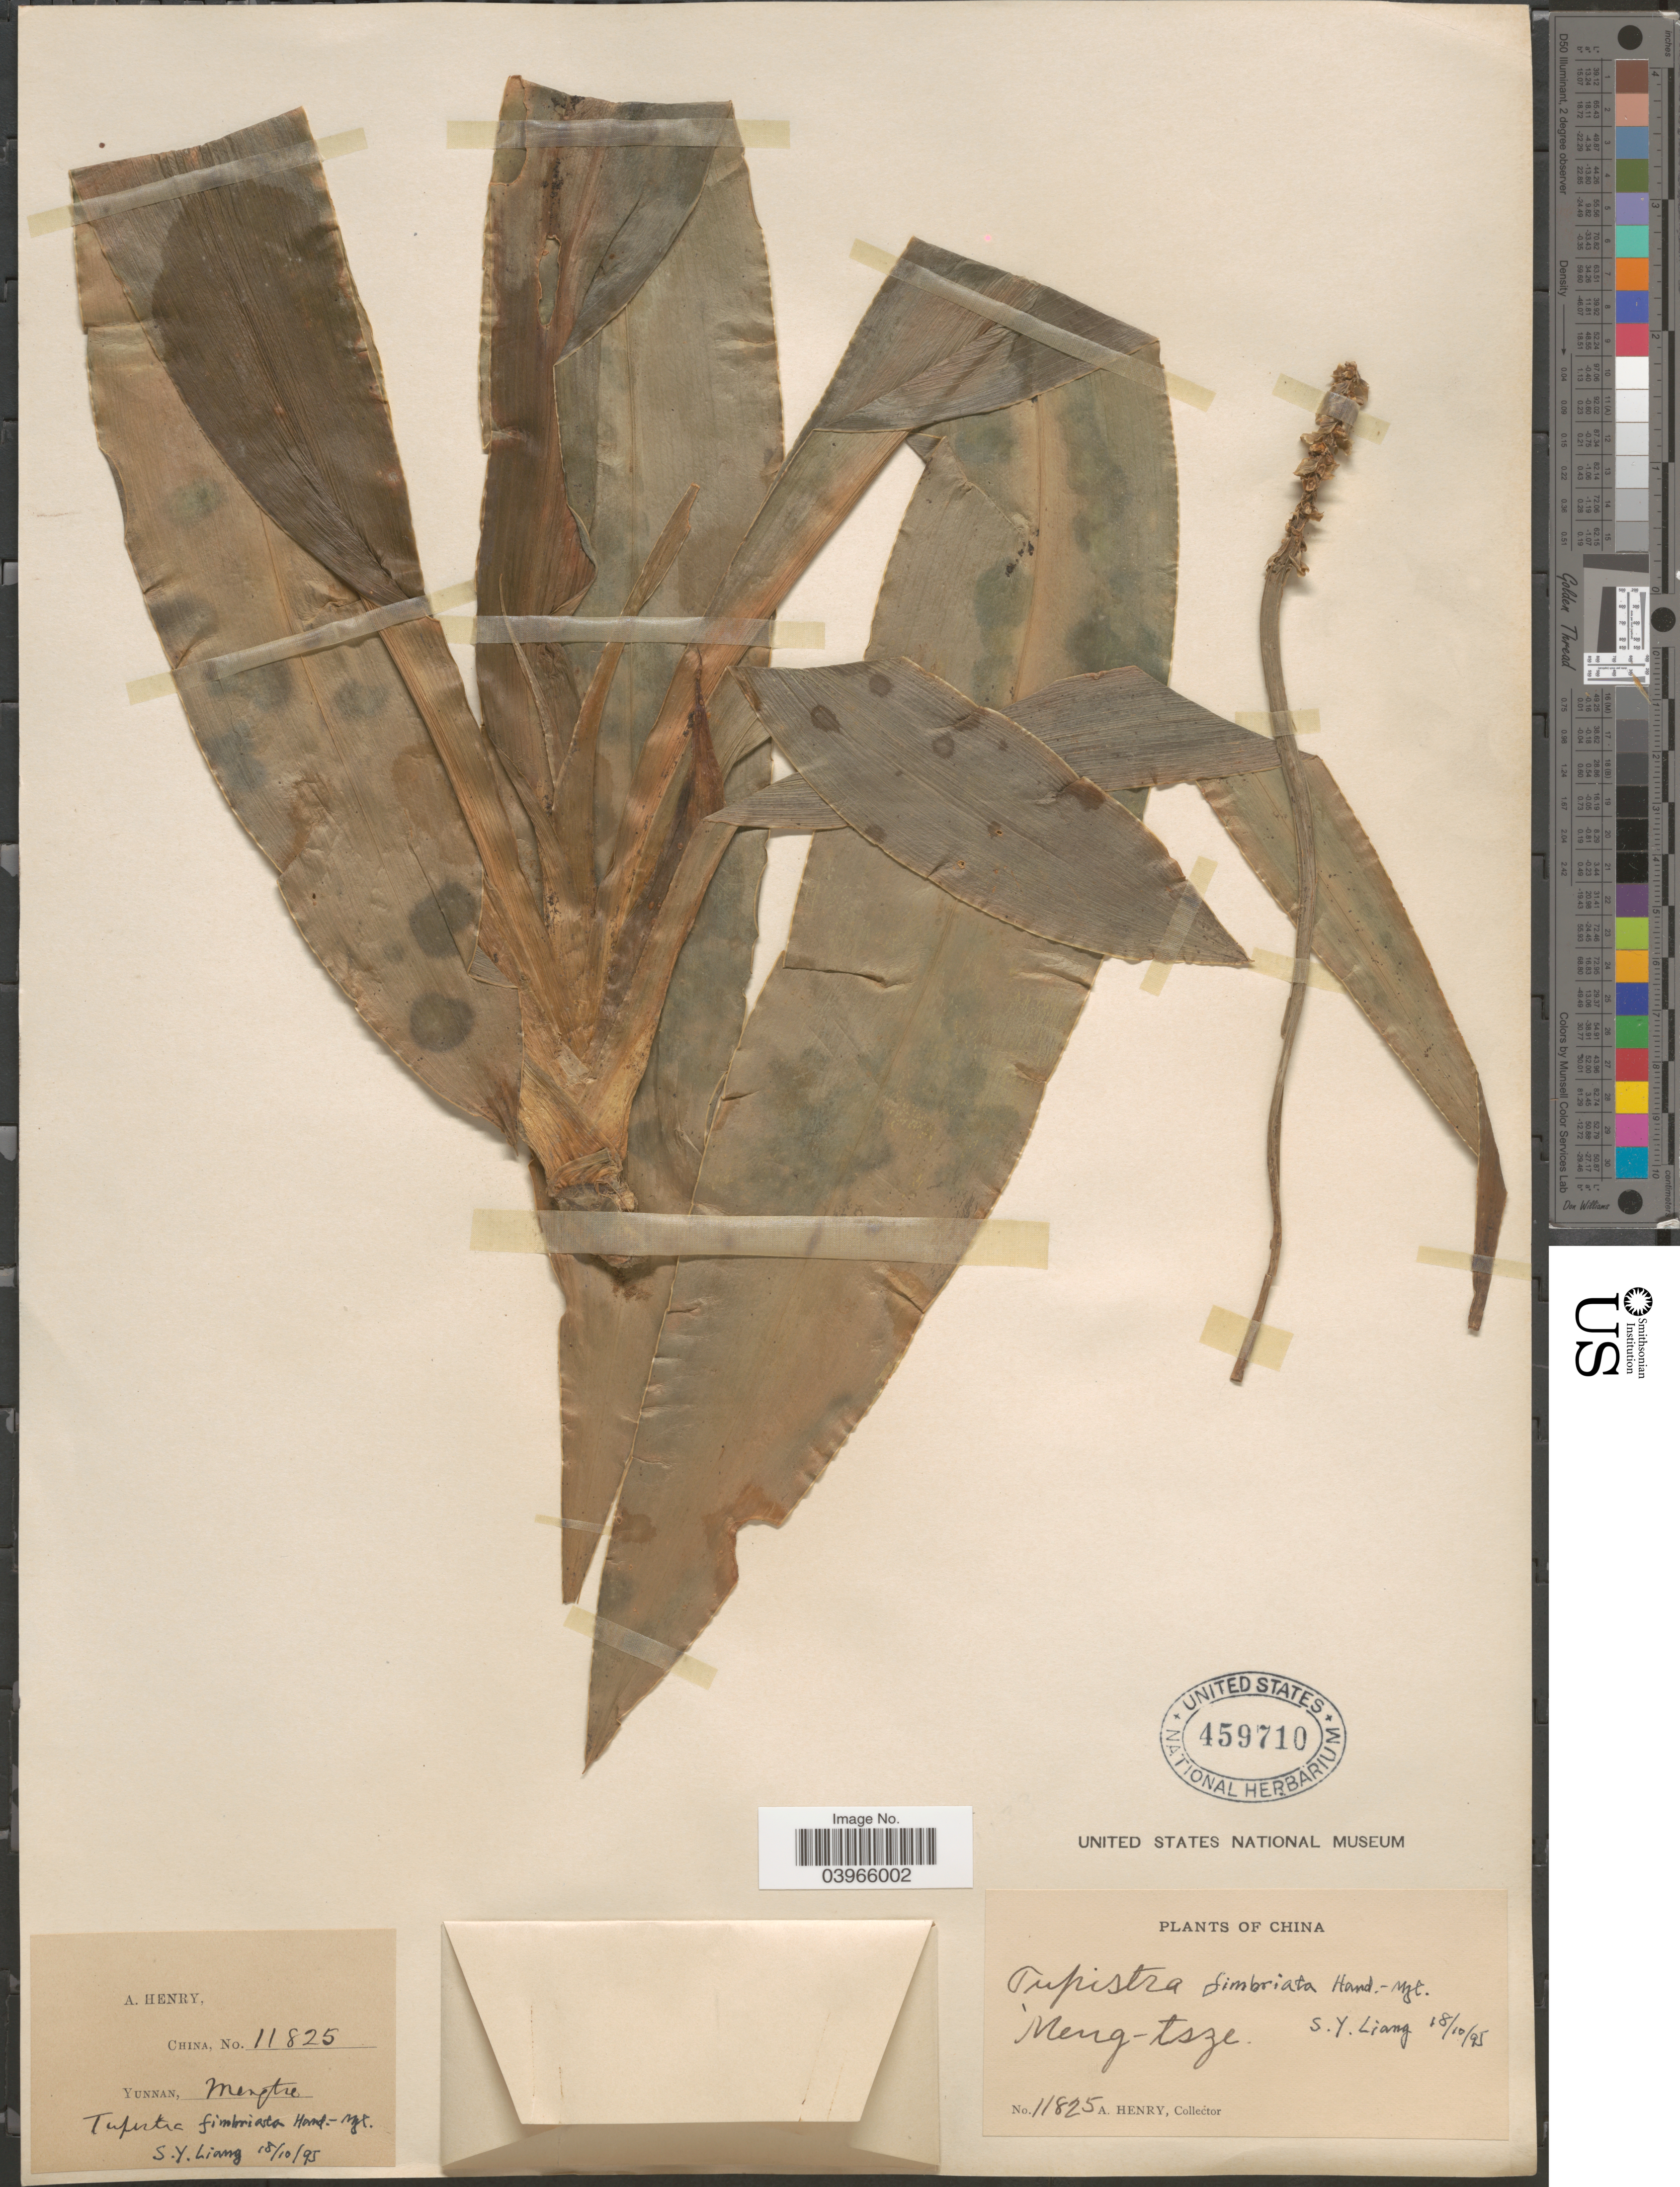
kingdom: Plantae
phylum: Tracheophyta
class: Liliopsida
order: Asparagales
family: Asparagaceae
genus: Tupistra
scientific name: Tupistra fimbriata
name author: Hand.-Mazz.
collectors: A. Henry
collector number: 11825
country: China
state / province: Yunnan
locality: Meng-tsze.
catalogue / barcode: US 459710